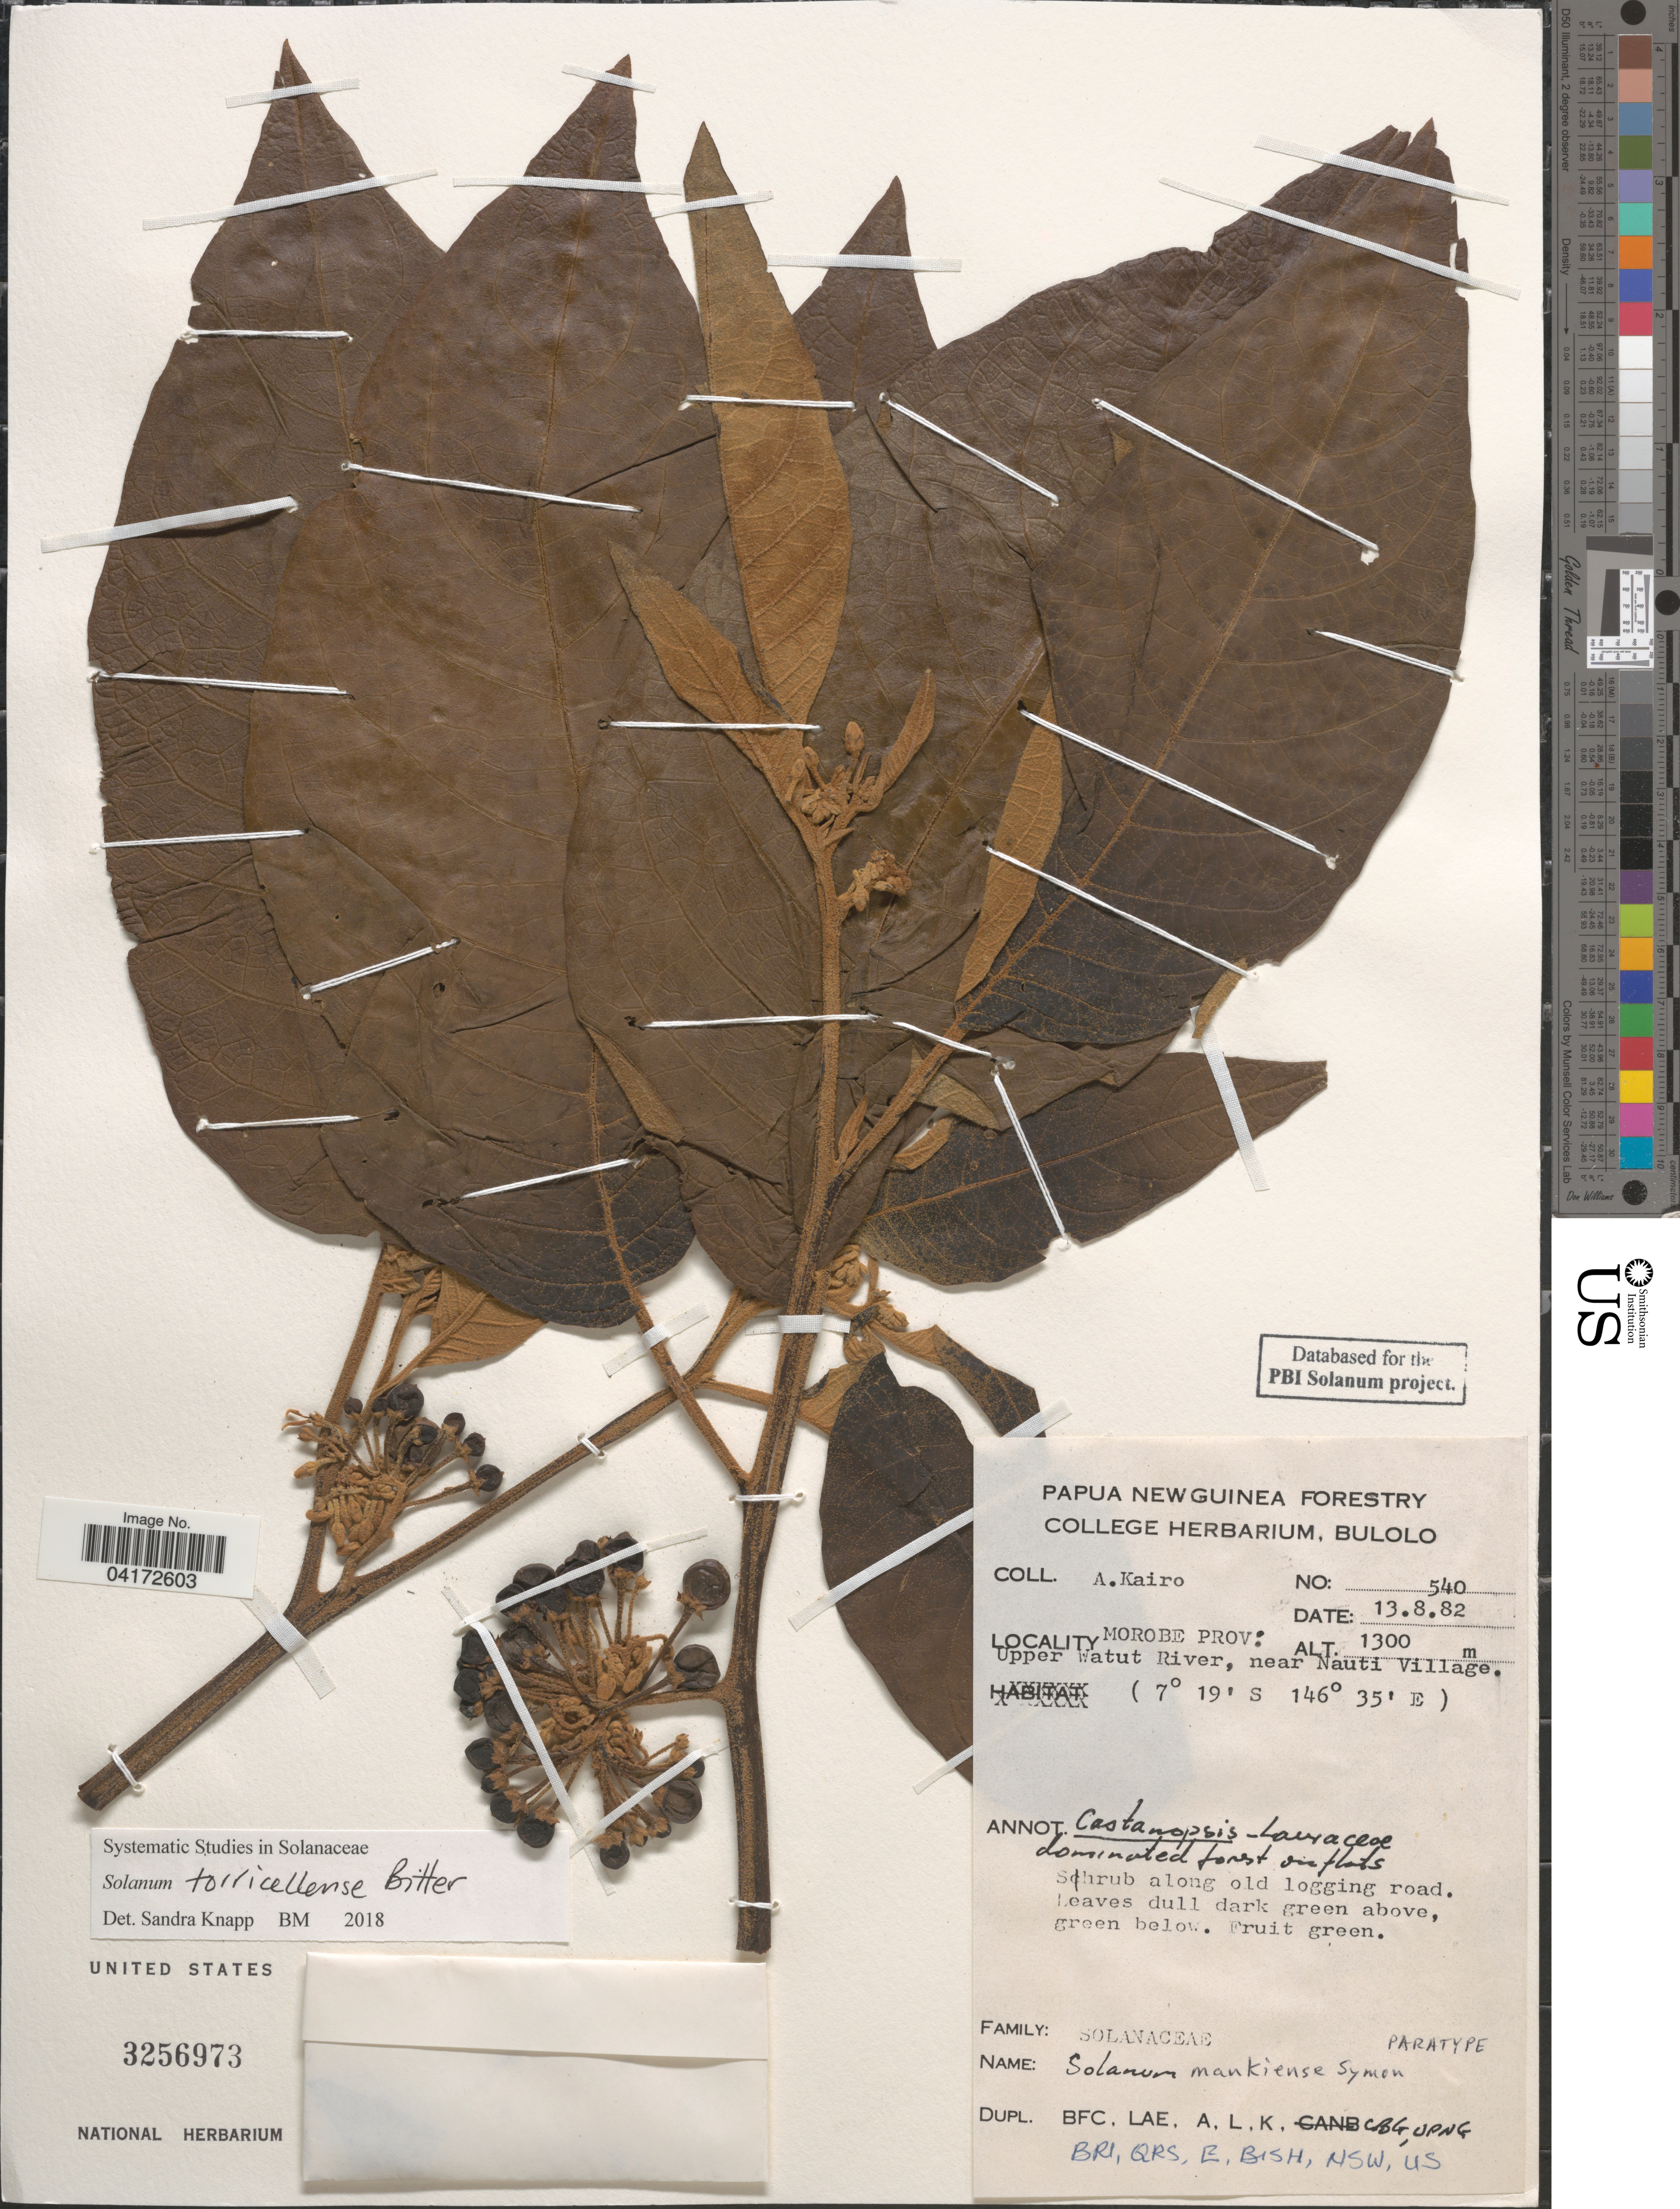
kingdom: Plantae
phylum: Tracheophyta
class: Magnoliopsida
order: Solanales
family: Solanaceae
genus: Solanum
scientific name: Solanum torricellense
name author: Bitter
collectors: A. Kairo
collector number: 540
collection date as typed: Transcribed d/m/y: 13/8/82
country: Papua New Guinea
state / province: Morobe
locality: Upper Watut River, near Nauti Village.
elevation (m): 1300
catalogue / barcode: US 3256973